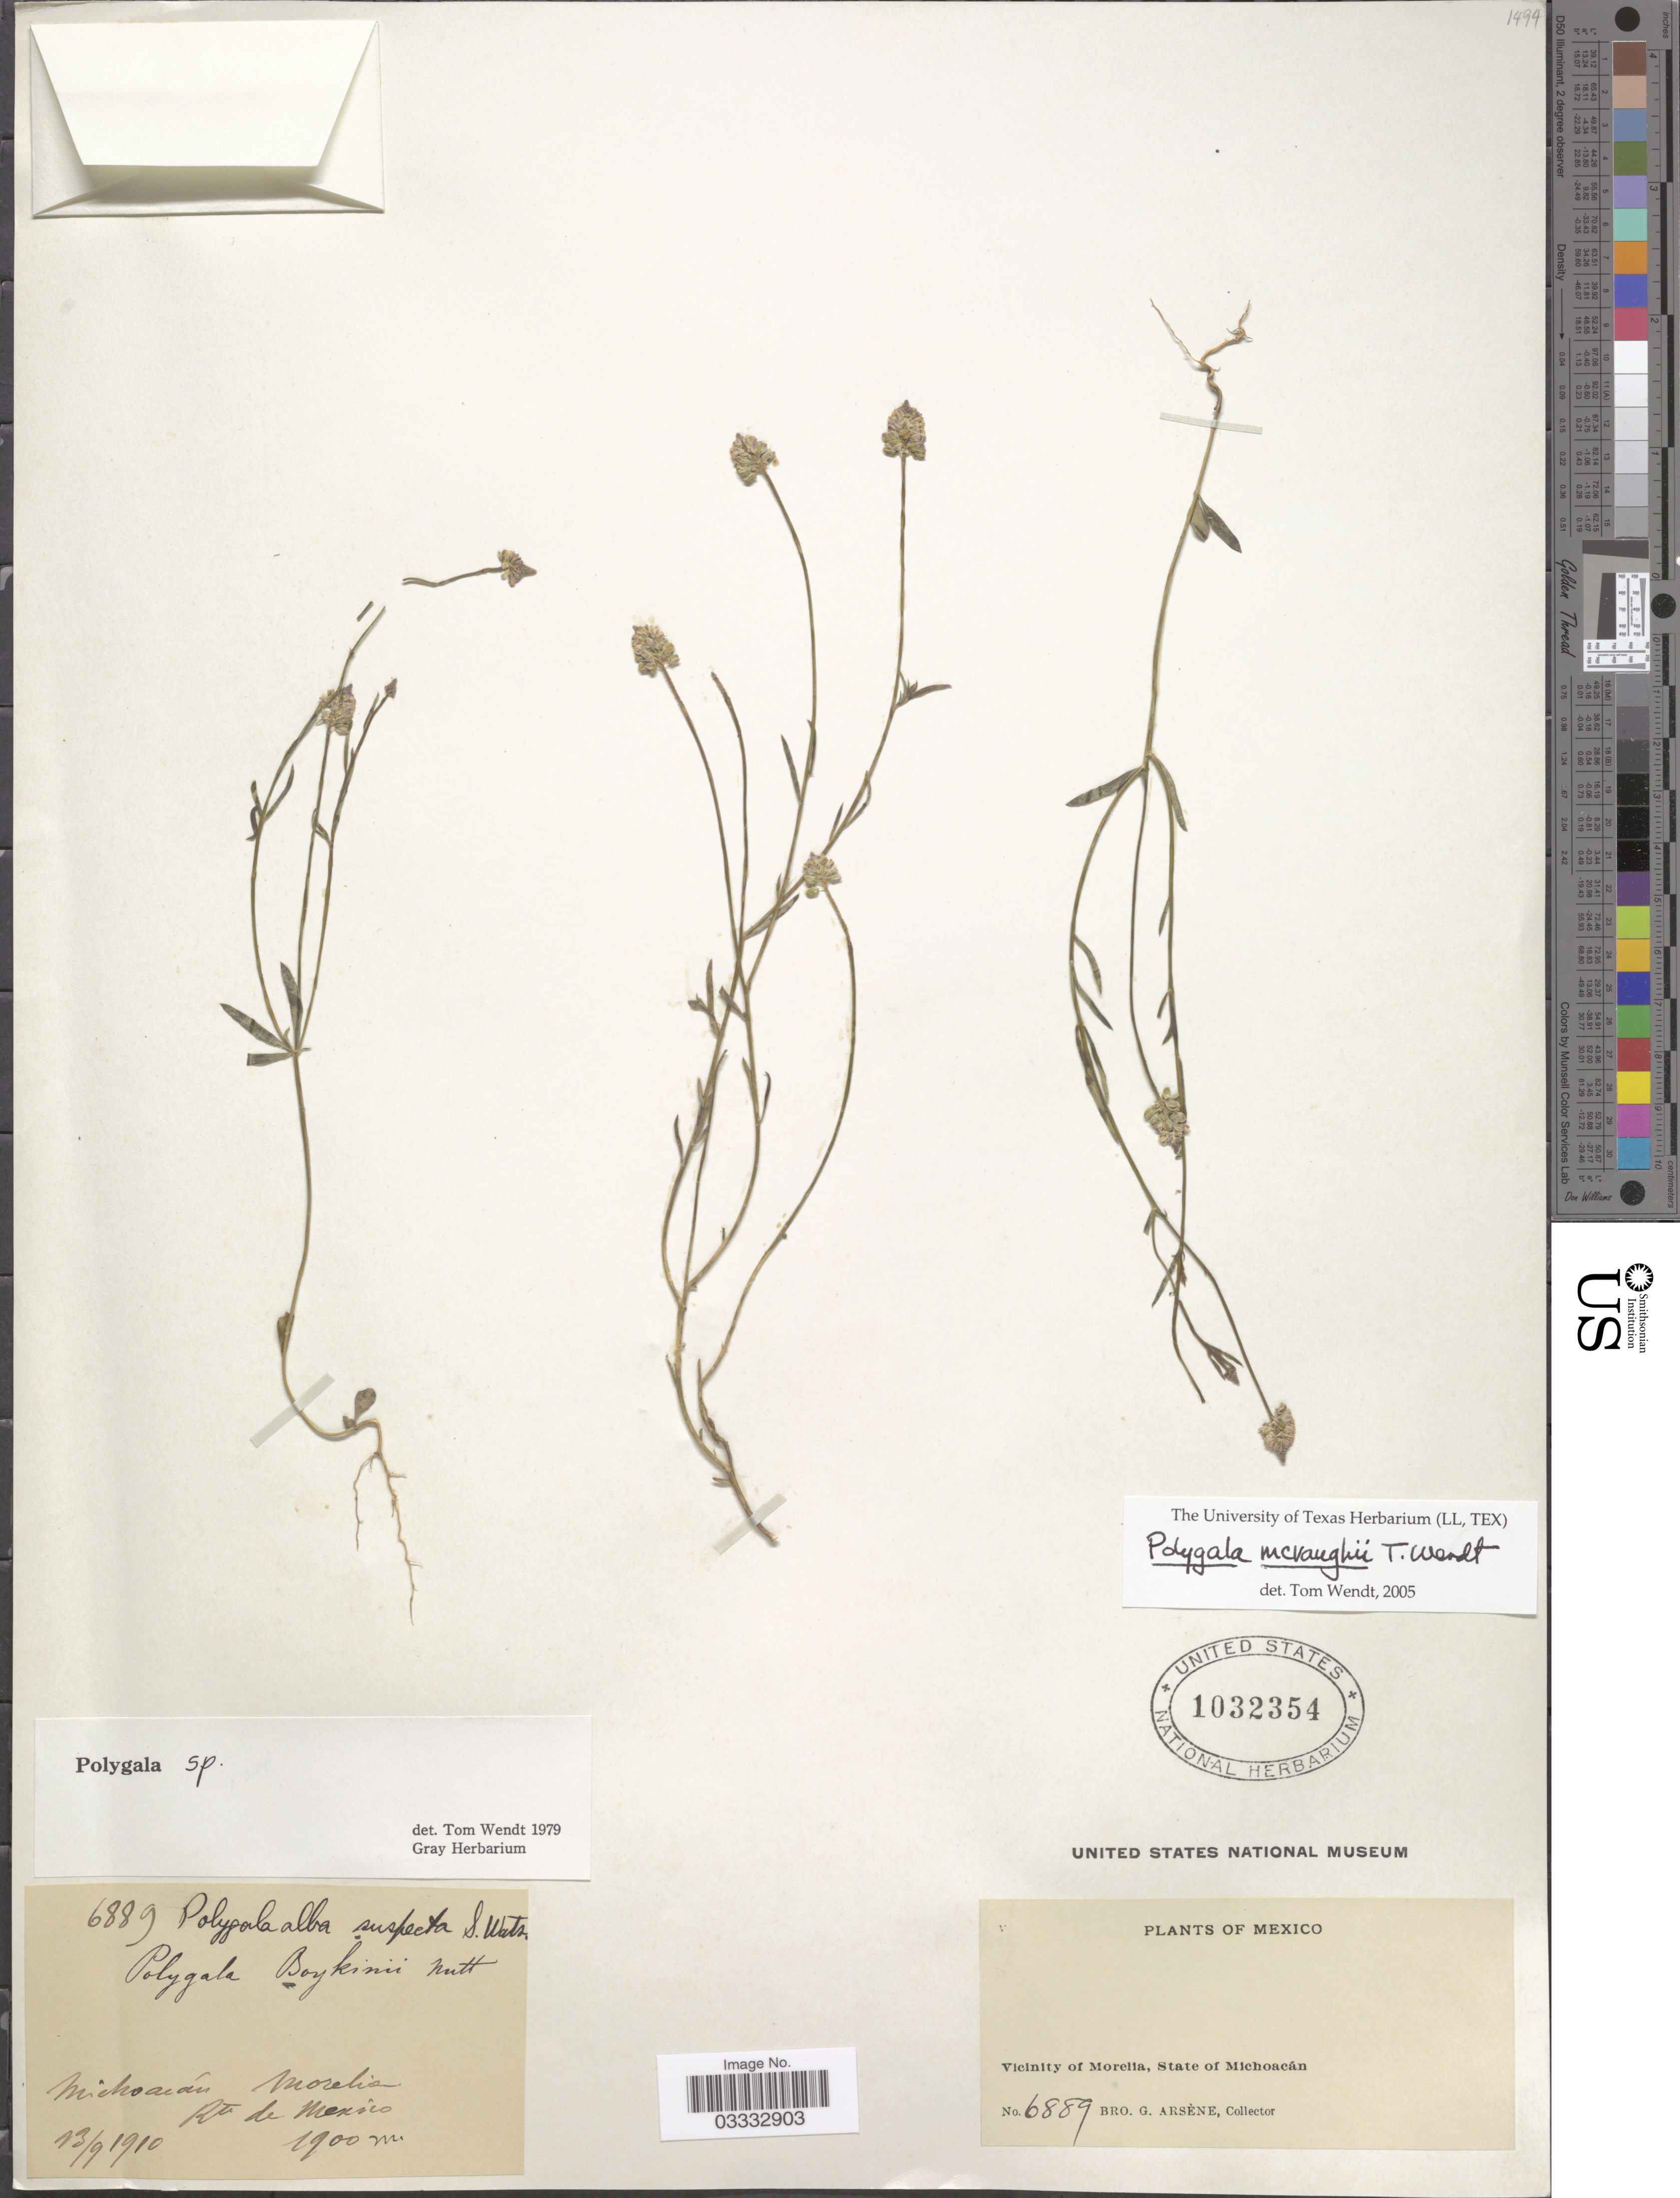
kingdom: Plantae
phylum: Tracheophyta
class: Magnoliopsida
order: Fabales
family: Polygalaceae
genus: Polygala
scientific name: Polygala mcvaughii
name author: T. Wendt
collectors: Bro. G. Arsène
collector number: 6889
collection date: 1910-09-13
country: Mexico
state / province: Michoacán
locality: Vicinity of Morelia. Rte de Mexico.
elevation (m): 1900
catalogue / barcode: US 1032354